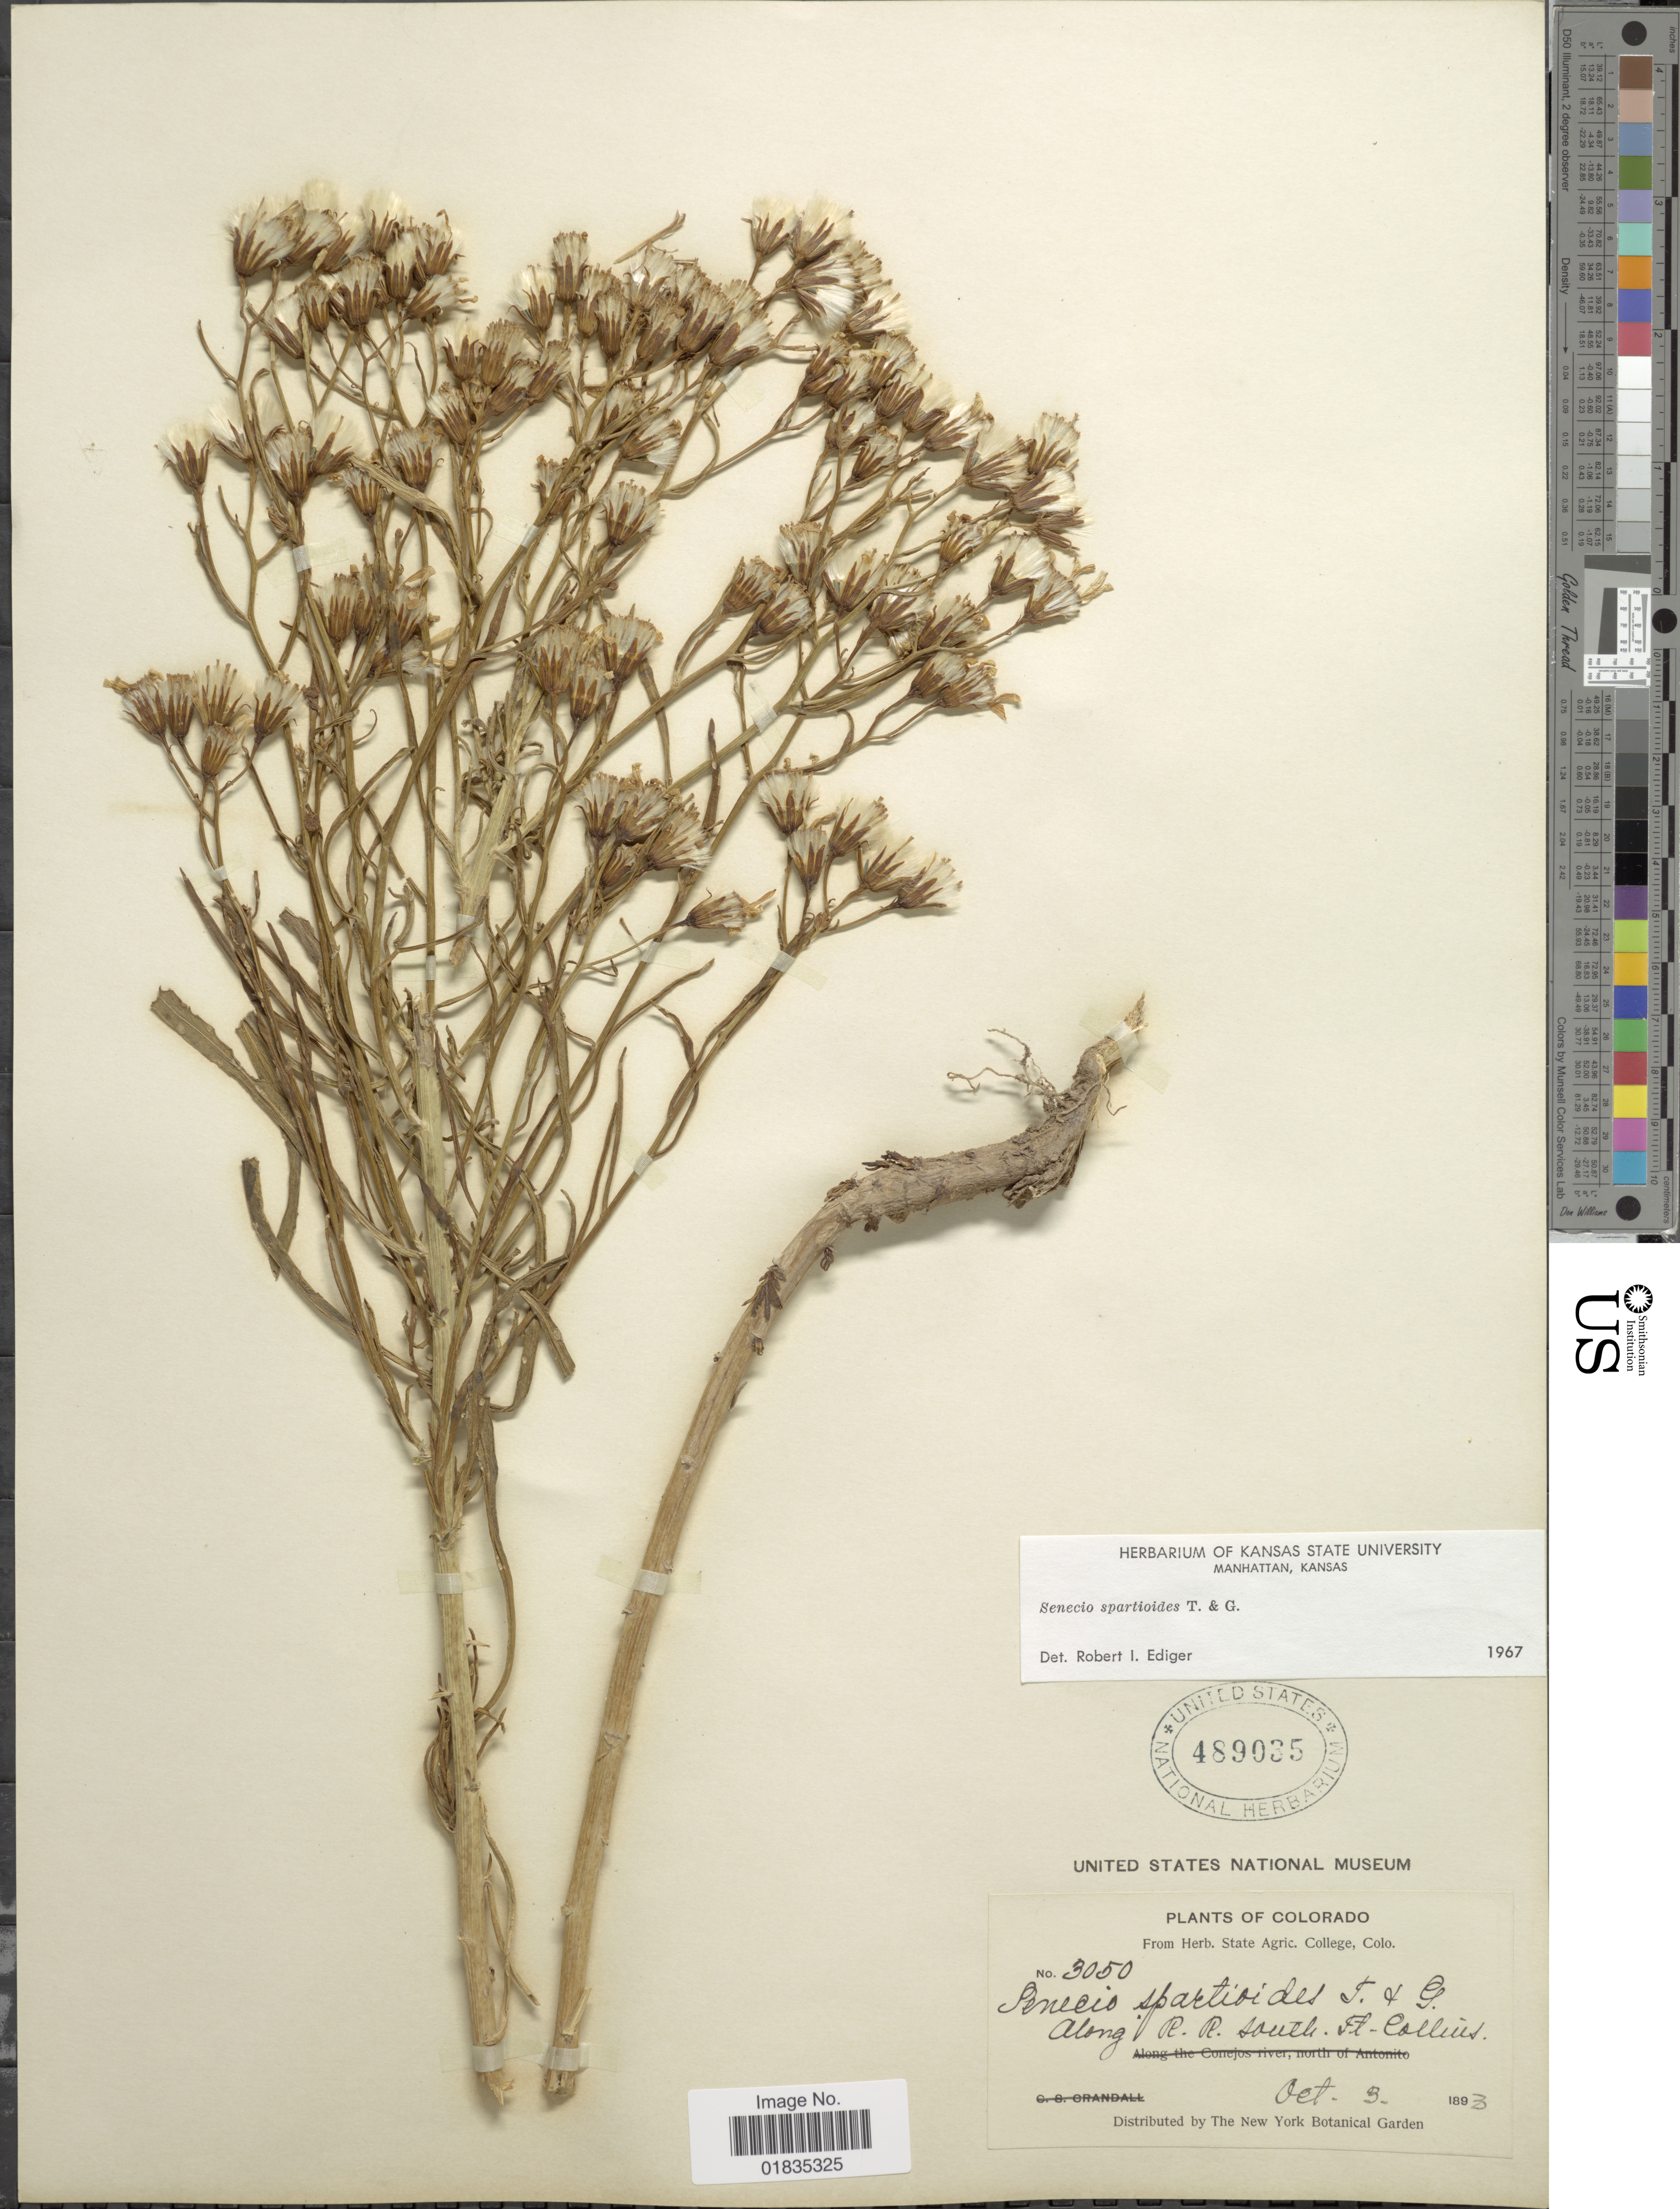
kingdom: Plantae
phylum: Tracheophyta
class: Magnoliopsida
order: Asterales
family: Asteraceae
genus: Senecio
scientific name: Senecio spartioides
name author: Torr. & A. Gray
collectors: ex herb. State Agric. College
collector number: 3050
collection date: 1893-10-03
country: United States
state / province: Colorado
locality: Along R.R. south. Fl-Collins.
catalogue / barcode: US 489035